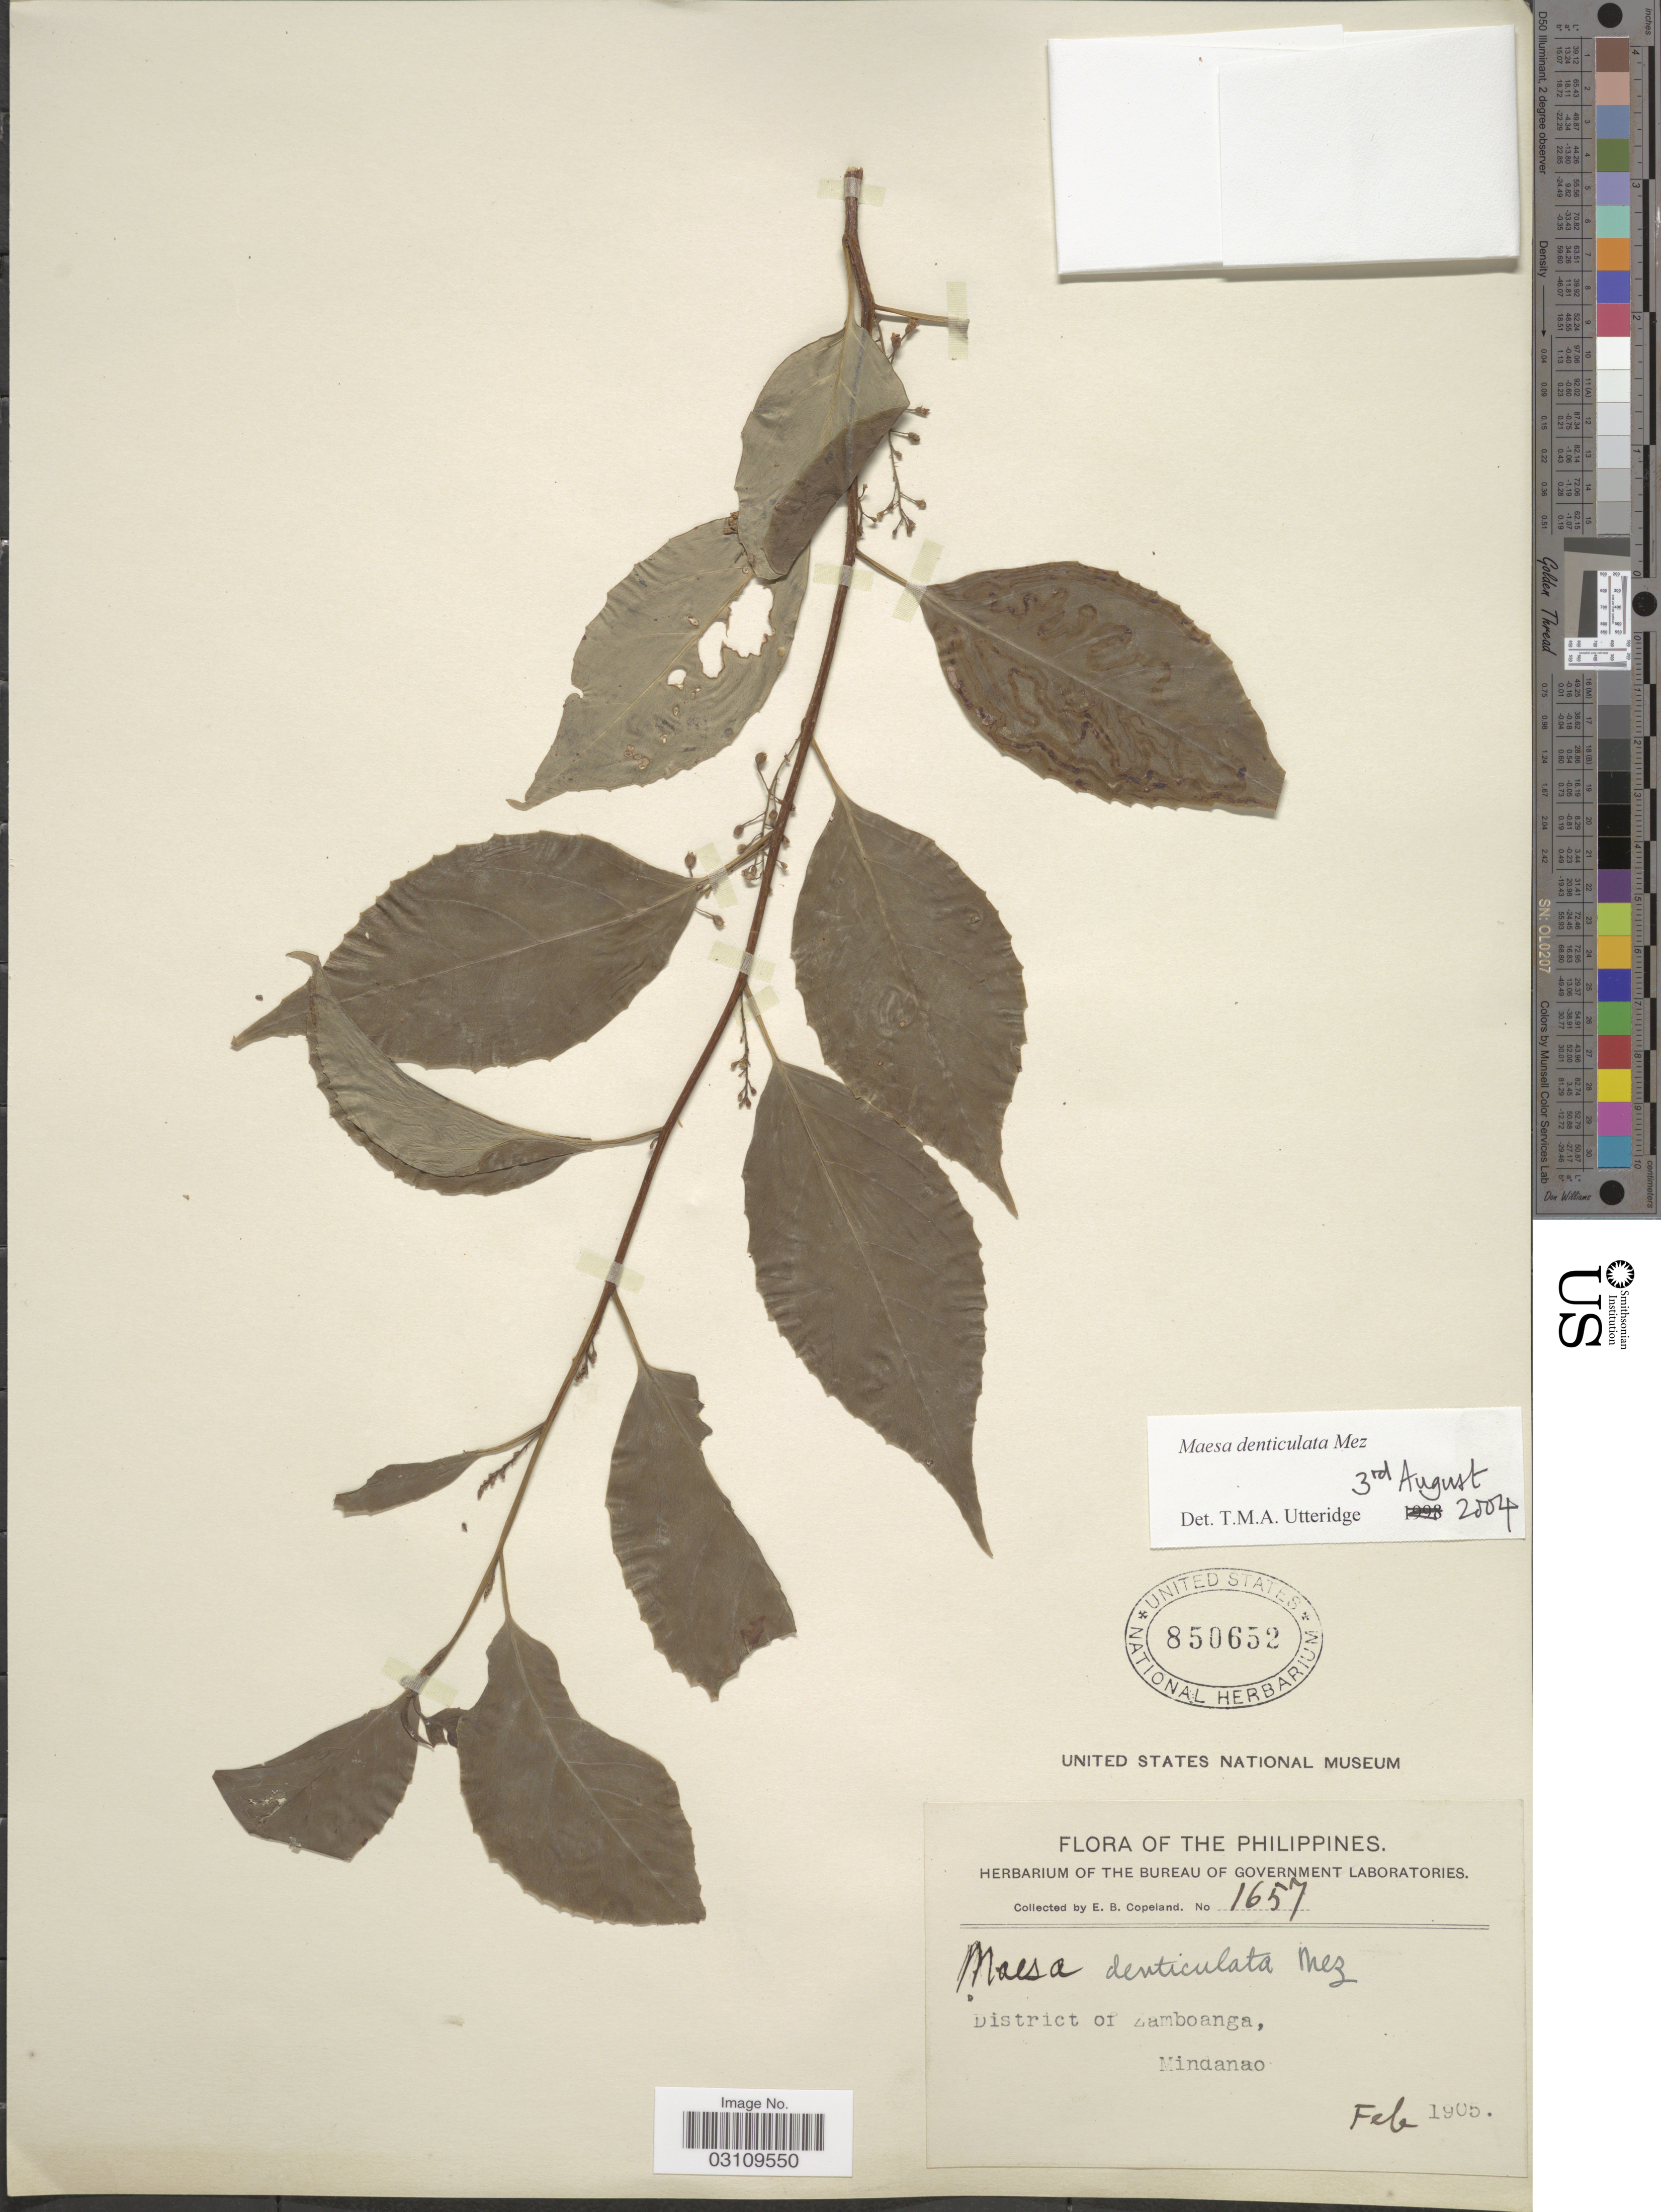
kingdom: Plantae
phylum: Tracheophyta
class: Magnoliopsida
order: Ericales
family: Primulaceae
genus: Maesa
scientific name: Maesa denticulata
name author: Mez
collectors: E. B. Copeland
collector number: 1657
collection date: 1905-02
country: Philippines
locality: District of Zamboanga, Mindanao.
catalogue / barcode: US 850652